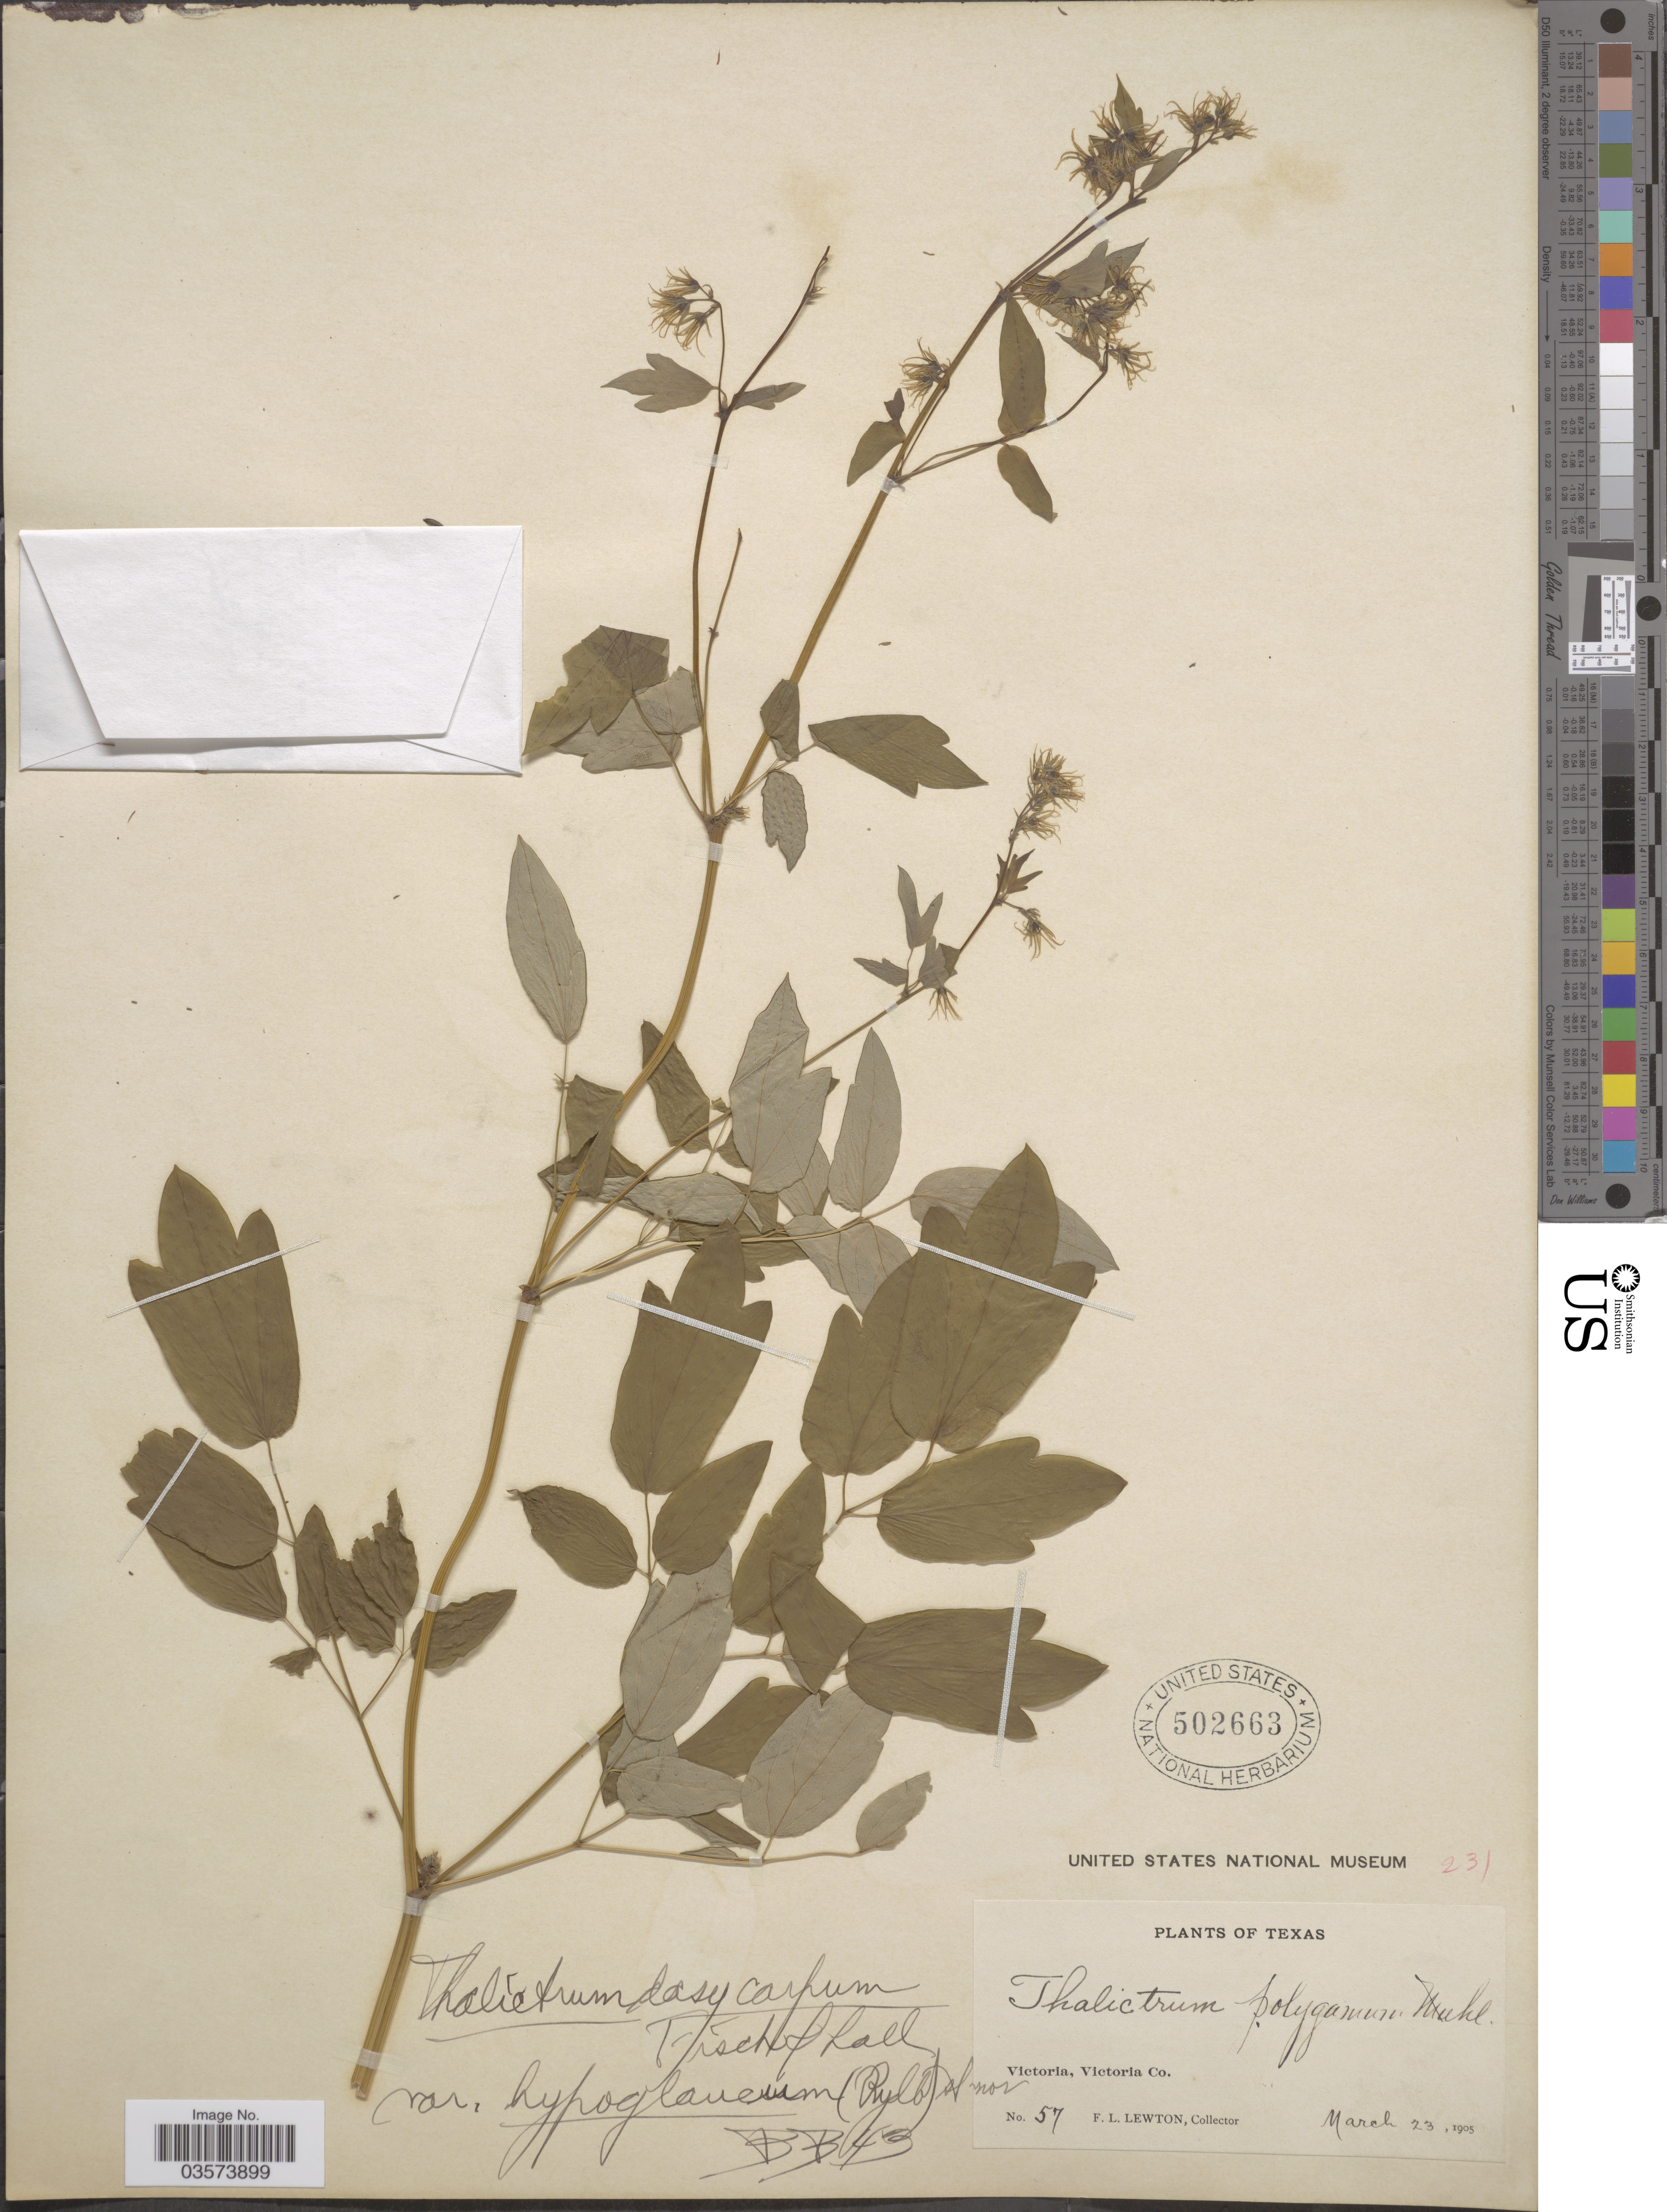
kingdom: Plantae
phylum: Tracheophyta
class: Magnoliopsida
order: Ranunculales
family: Ranunculaceae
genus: Thalictrum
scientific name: Thalictrum dasycarpum var. hypoglaucum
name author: (Rydb.) B. Boivin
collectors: F. L. Lewton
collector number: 57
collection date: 1905-03-23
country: United States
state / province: Texas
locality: Victoria, Victoria Co.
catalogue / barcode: US 502663